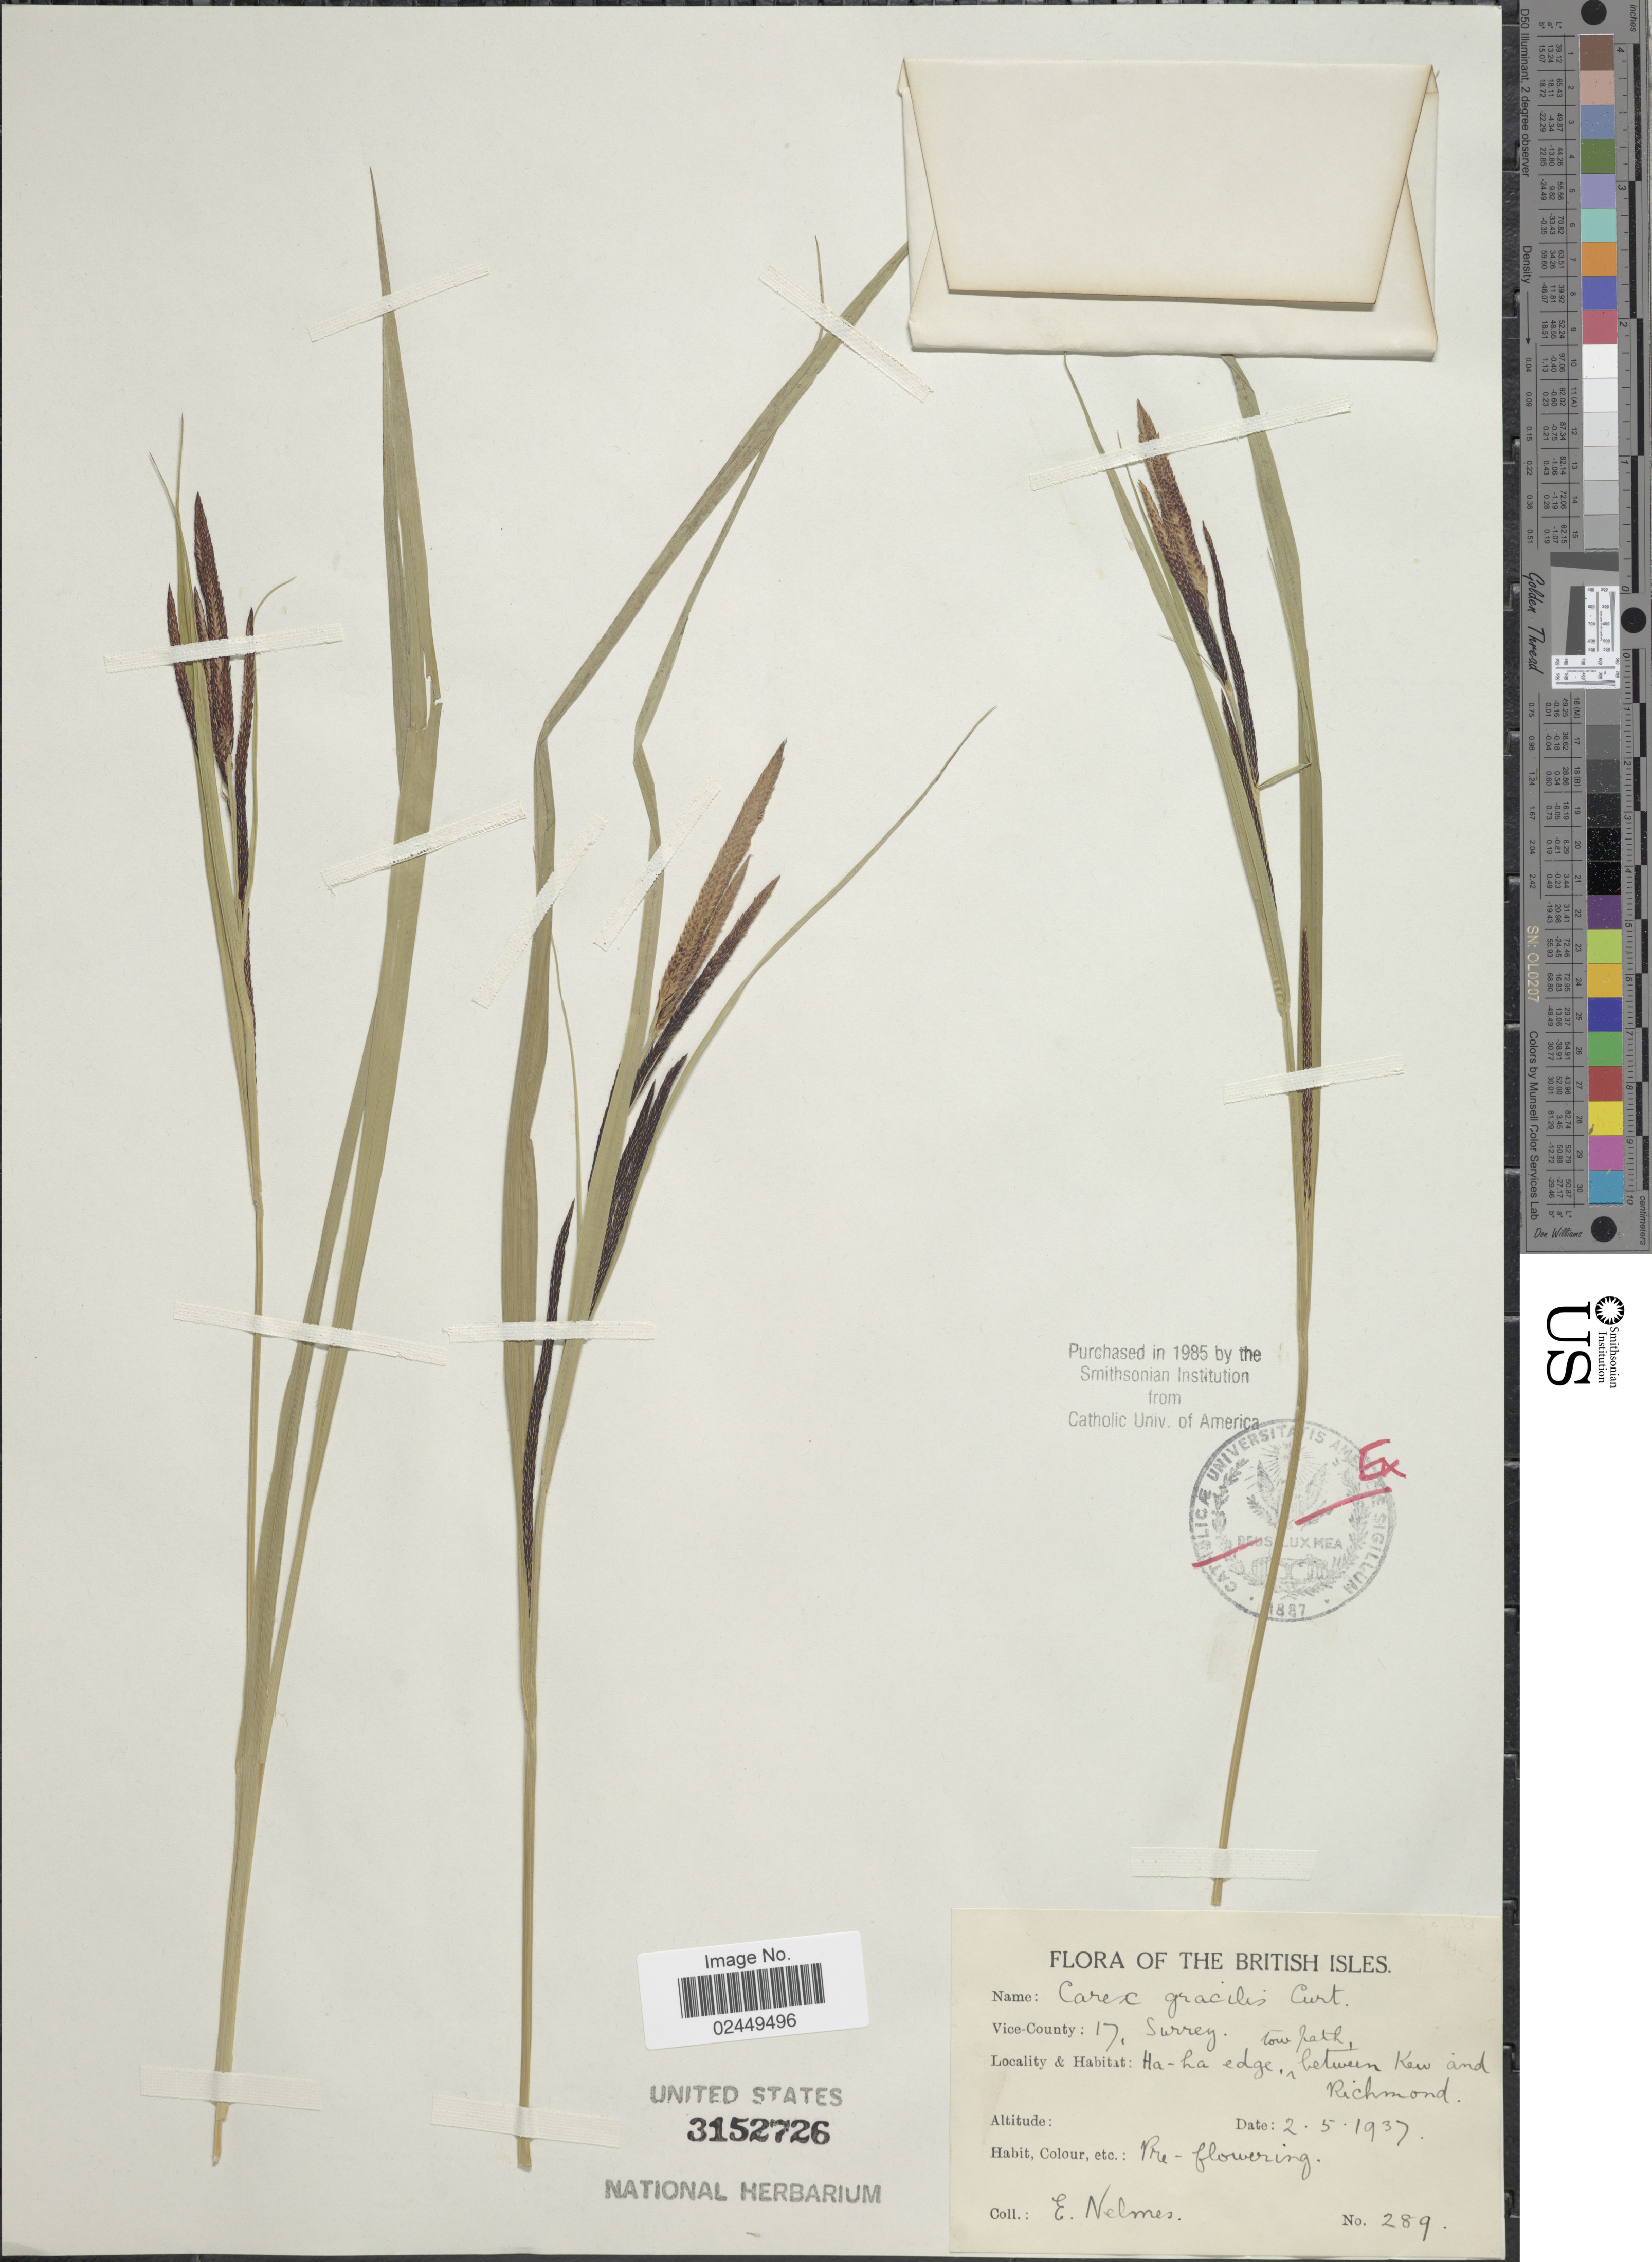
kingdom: Plantae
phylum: Tracheophyta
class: Liliopsida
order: Poales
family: Cyperaceae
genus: Carex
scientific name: Carex acuta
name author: L.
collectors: E. Nelmes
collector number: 289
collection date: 1937-05-02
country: United Kingdom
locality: Bristish Isles, Vice-County 17 Surrey. Ha-ha edge in low path, between Kew and Richmond.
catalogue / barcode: US 3152726